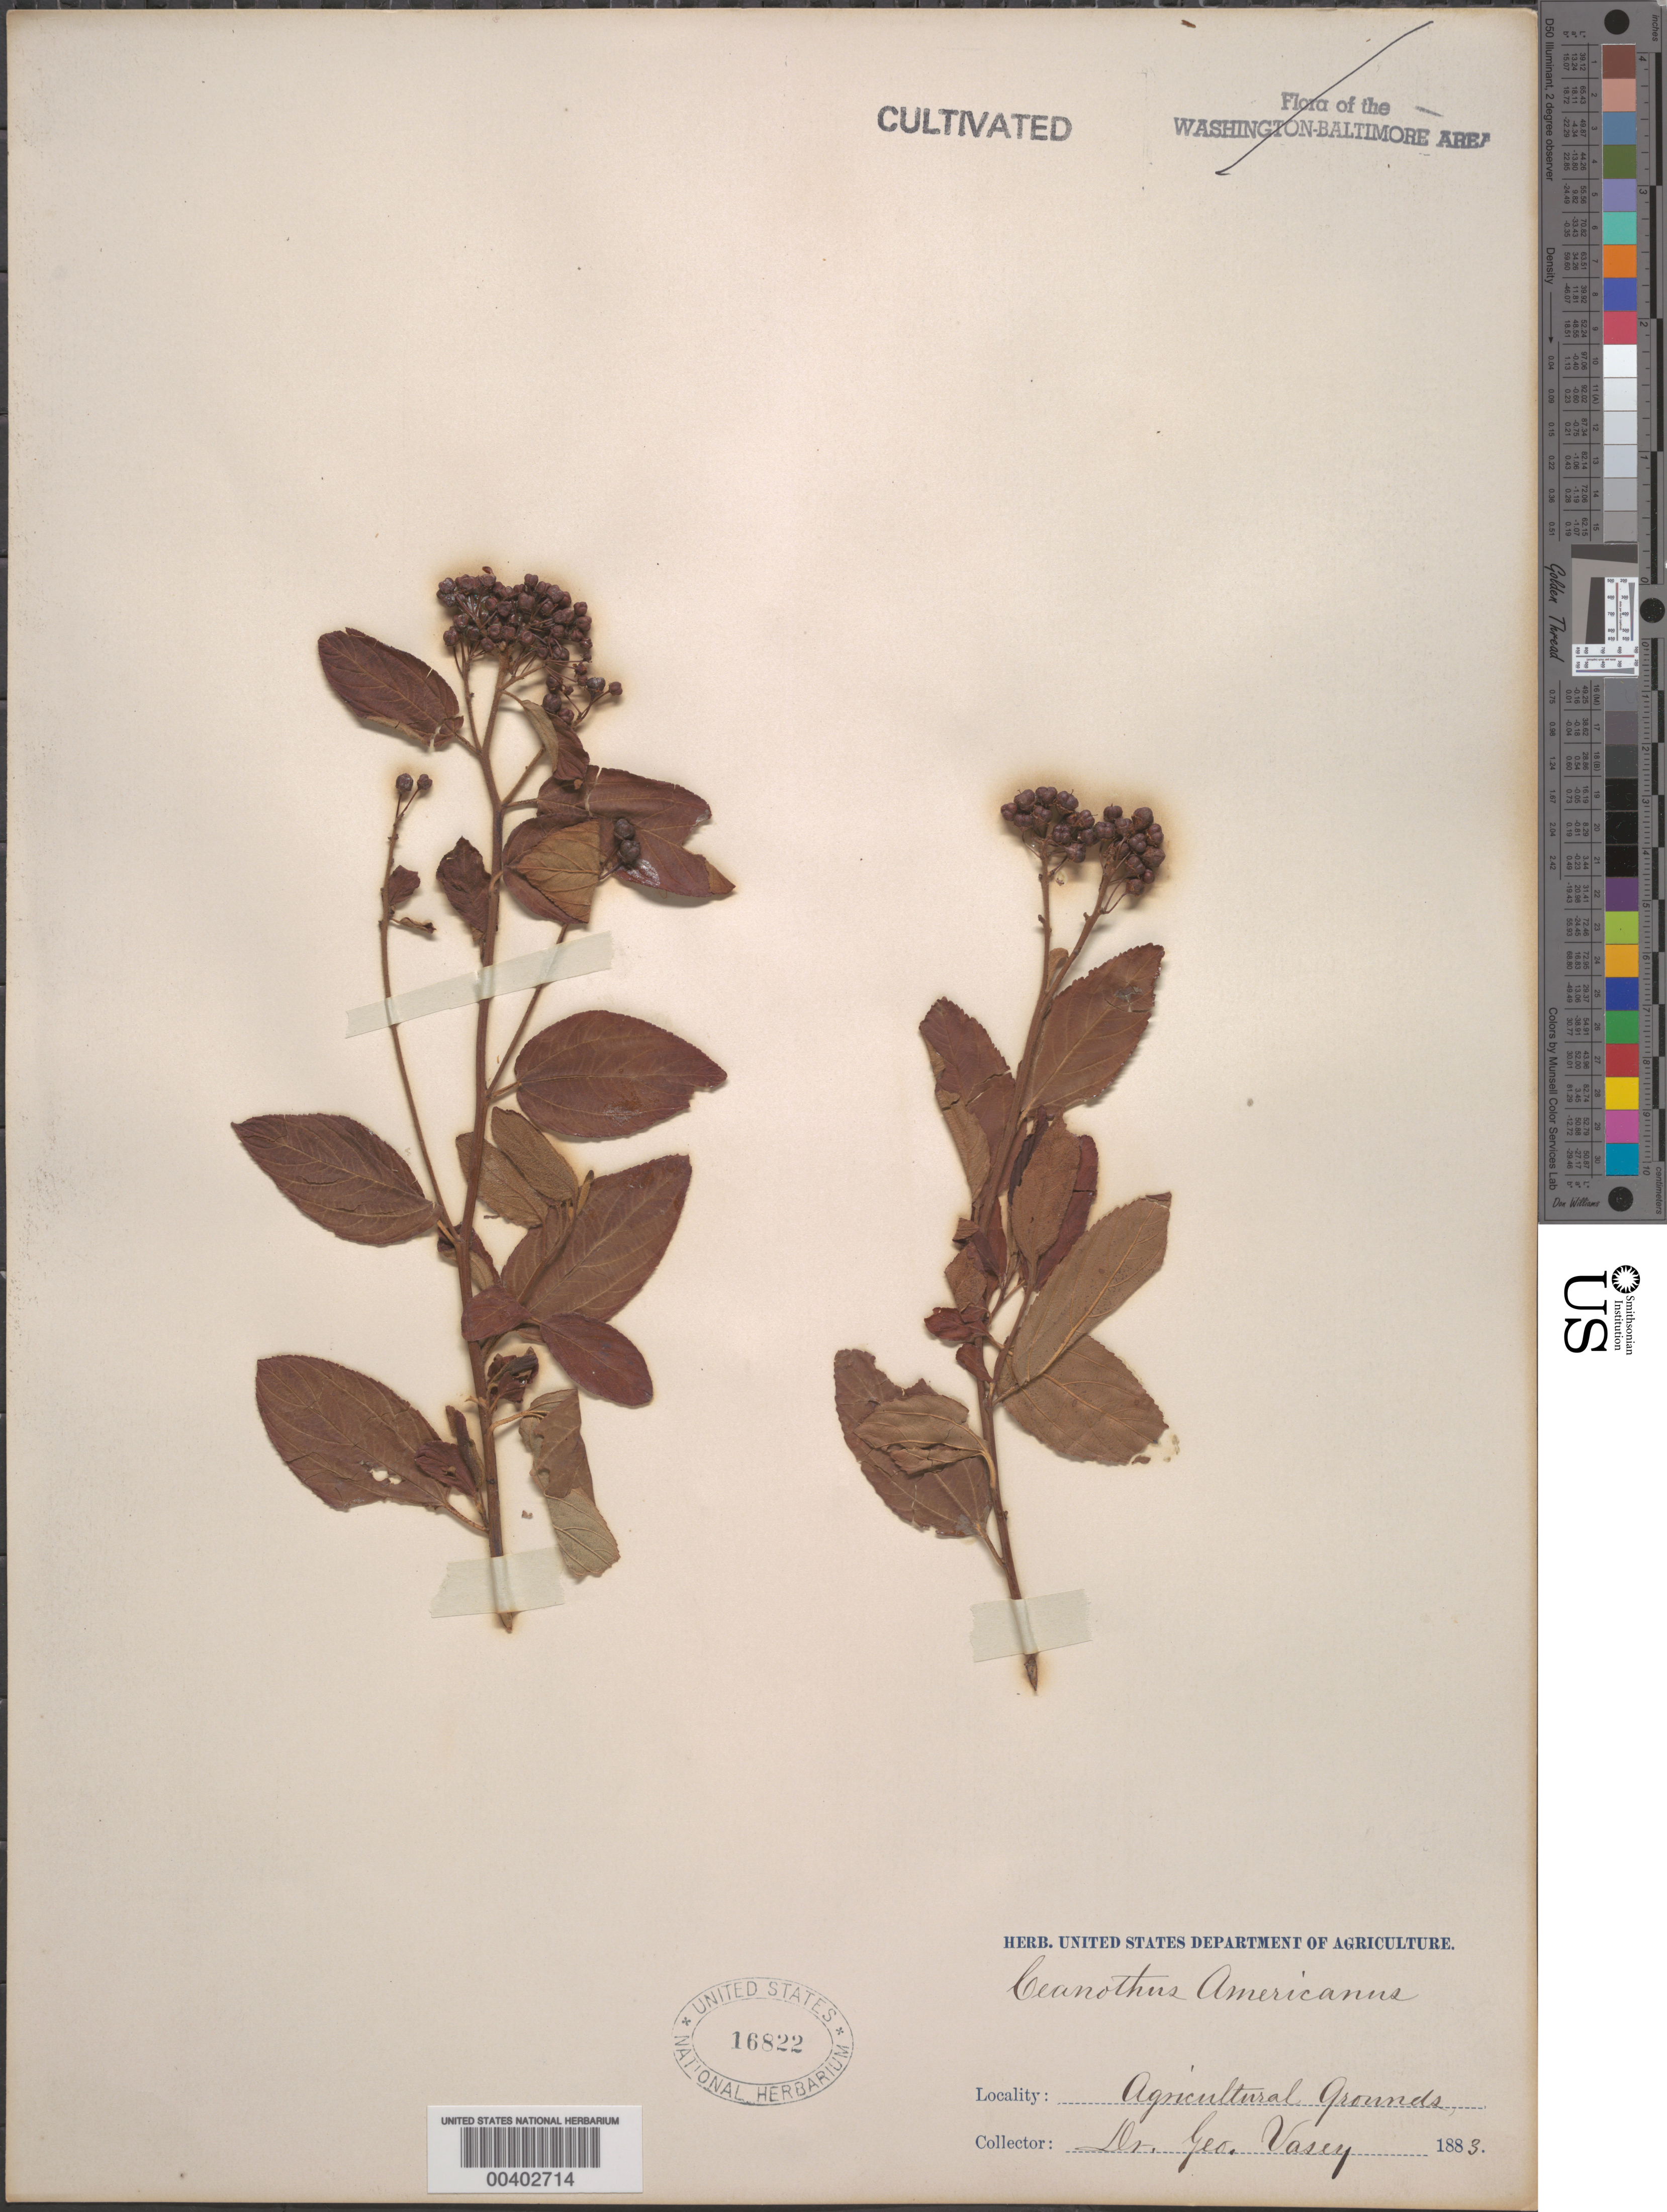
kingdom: Plantae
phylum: Tracheophyta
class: Magnoliopsida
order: Rosales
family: Rhamnaceae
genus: Ceanothus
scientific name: Ceanothus americanus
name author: L.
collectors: G. Vasey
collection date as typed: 1883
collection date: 1883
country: United States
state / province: District of Columbia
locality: Agriculture grounds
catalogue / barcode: US 16822